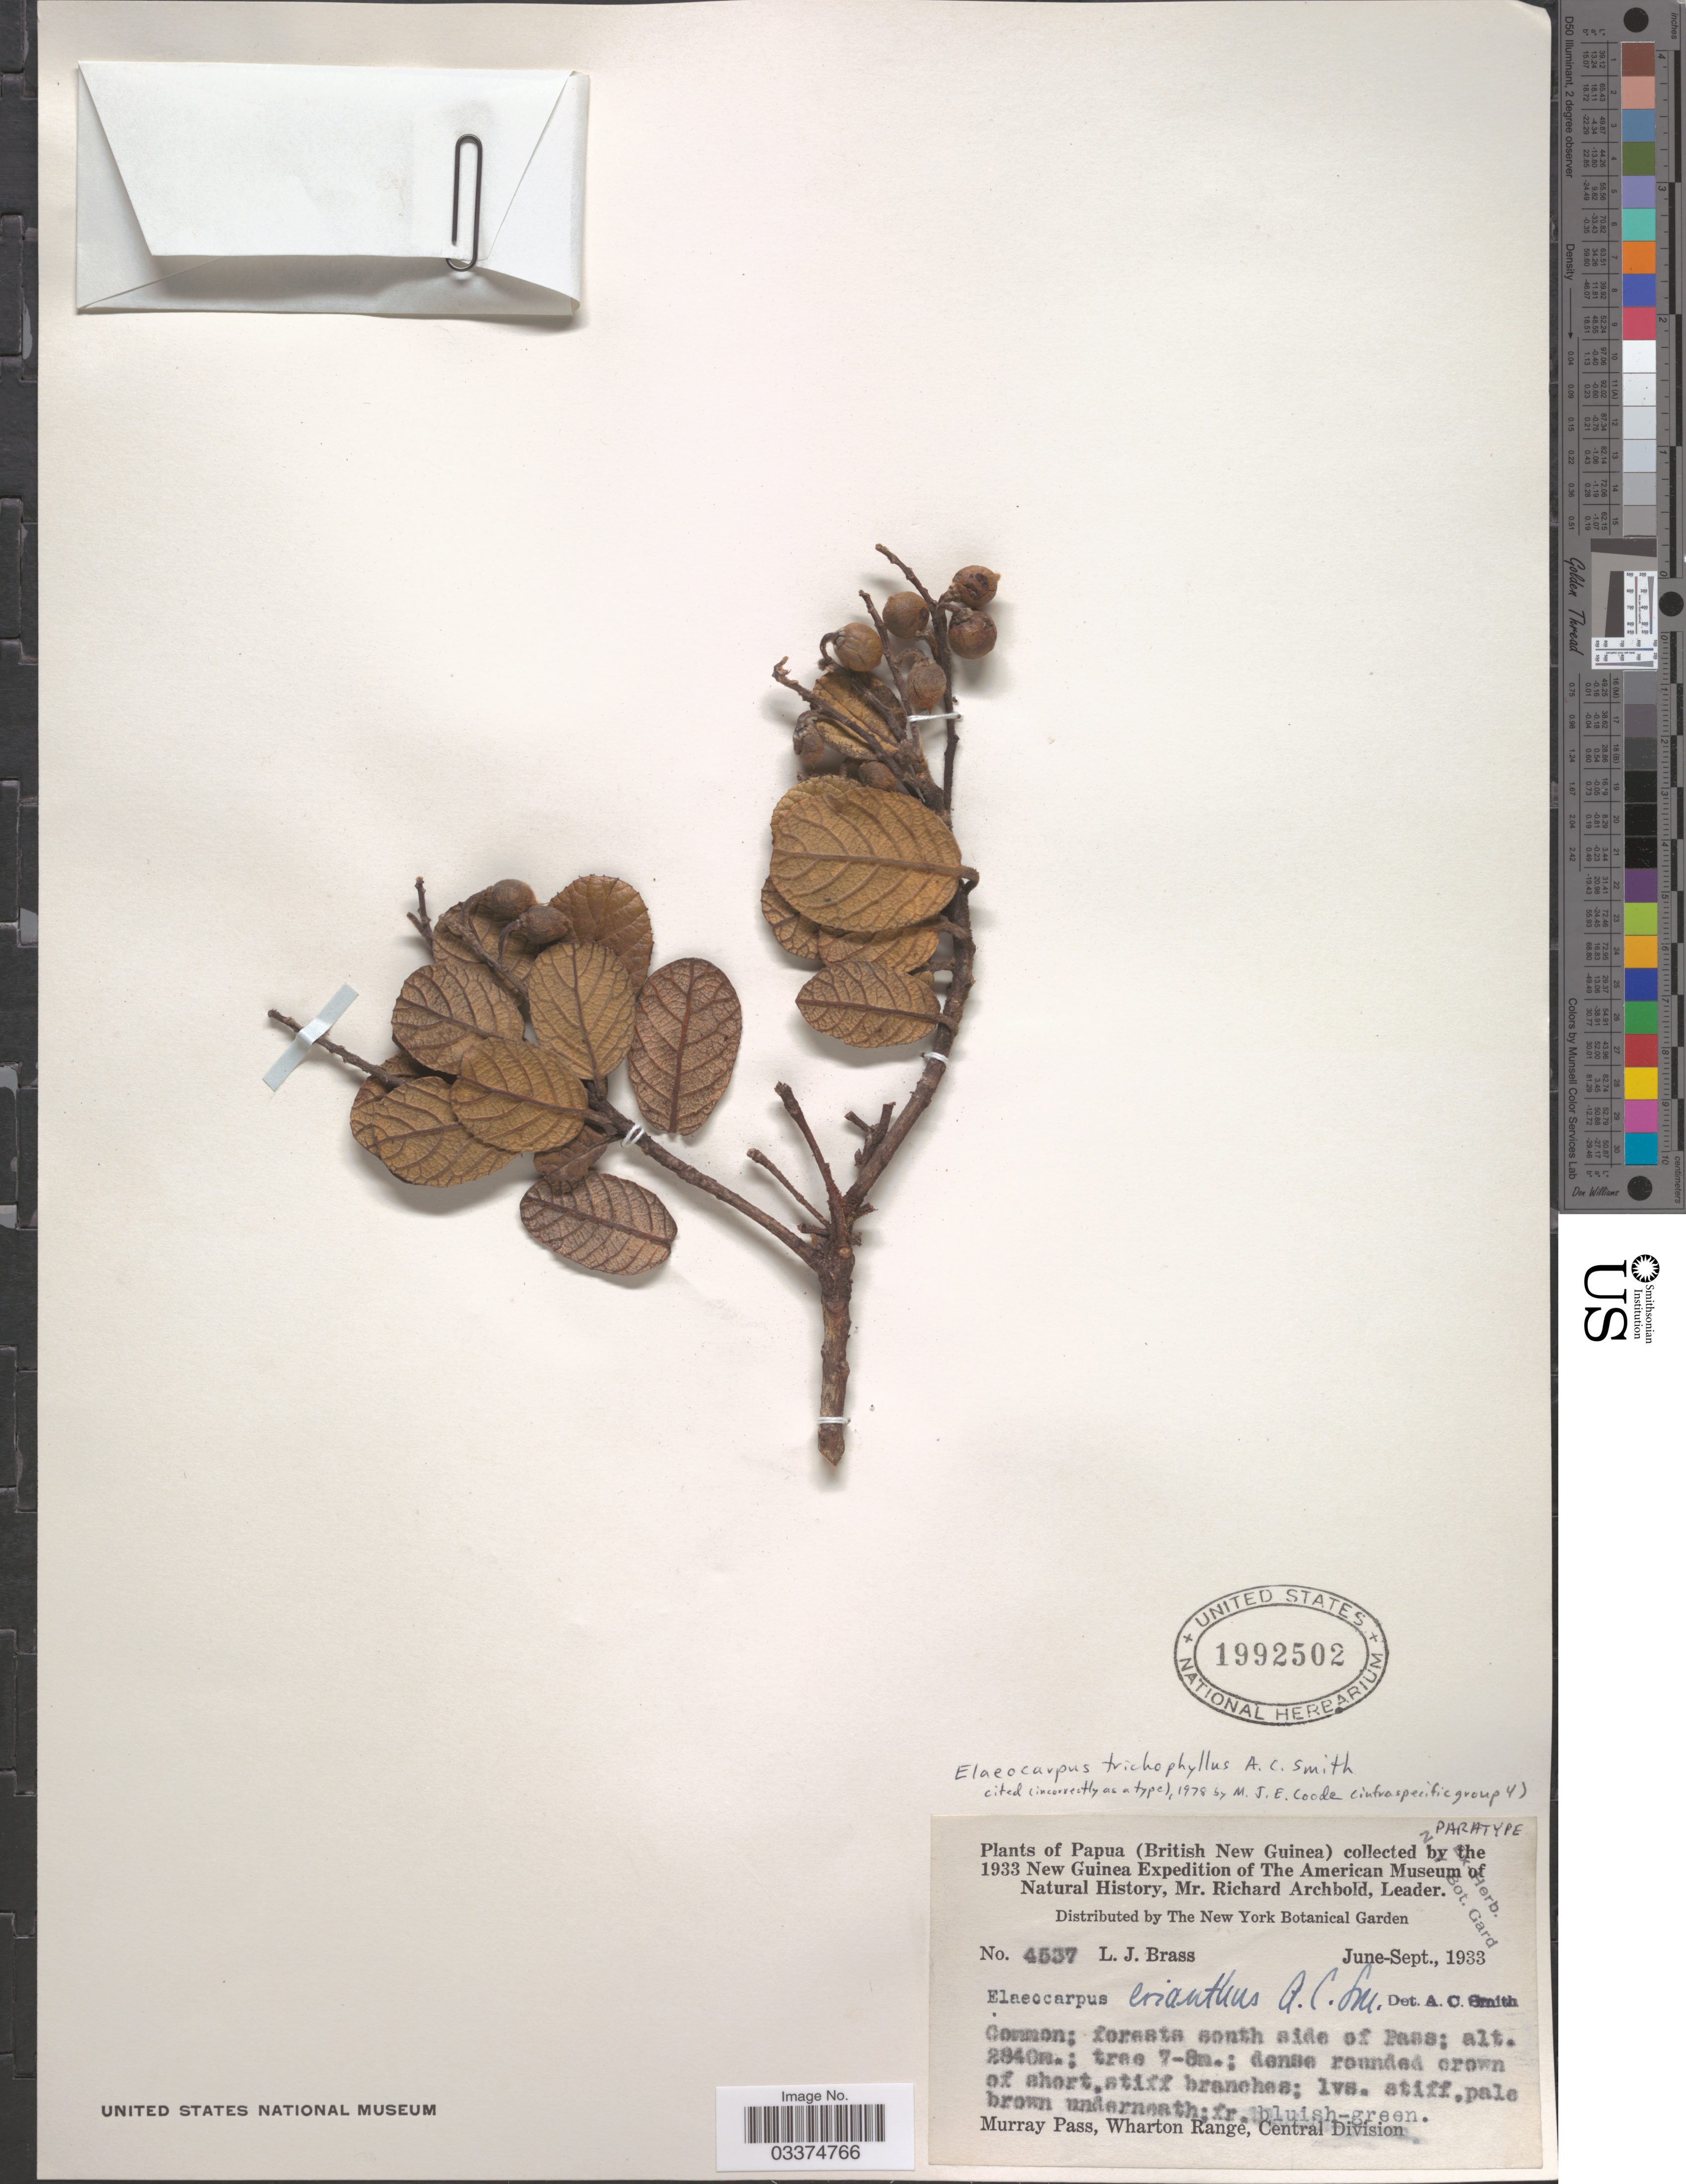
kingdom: Plantae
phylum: Tracheophyta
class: Magnoliopsida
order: Oxalidales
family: Elaeocarpaceae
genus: Elaeocarpus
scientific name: Elaeocarpus trichophyllus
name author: A.C. Sm.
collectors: L. J. Brass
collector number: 4537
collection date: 1933-06/1933-09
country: Papua New Guinea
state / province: Central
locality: Papua (British New Guinea). Murray Pass, Wharton Range, Central Division.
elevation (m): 2840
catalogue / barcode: US 1992502